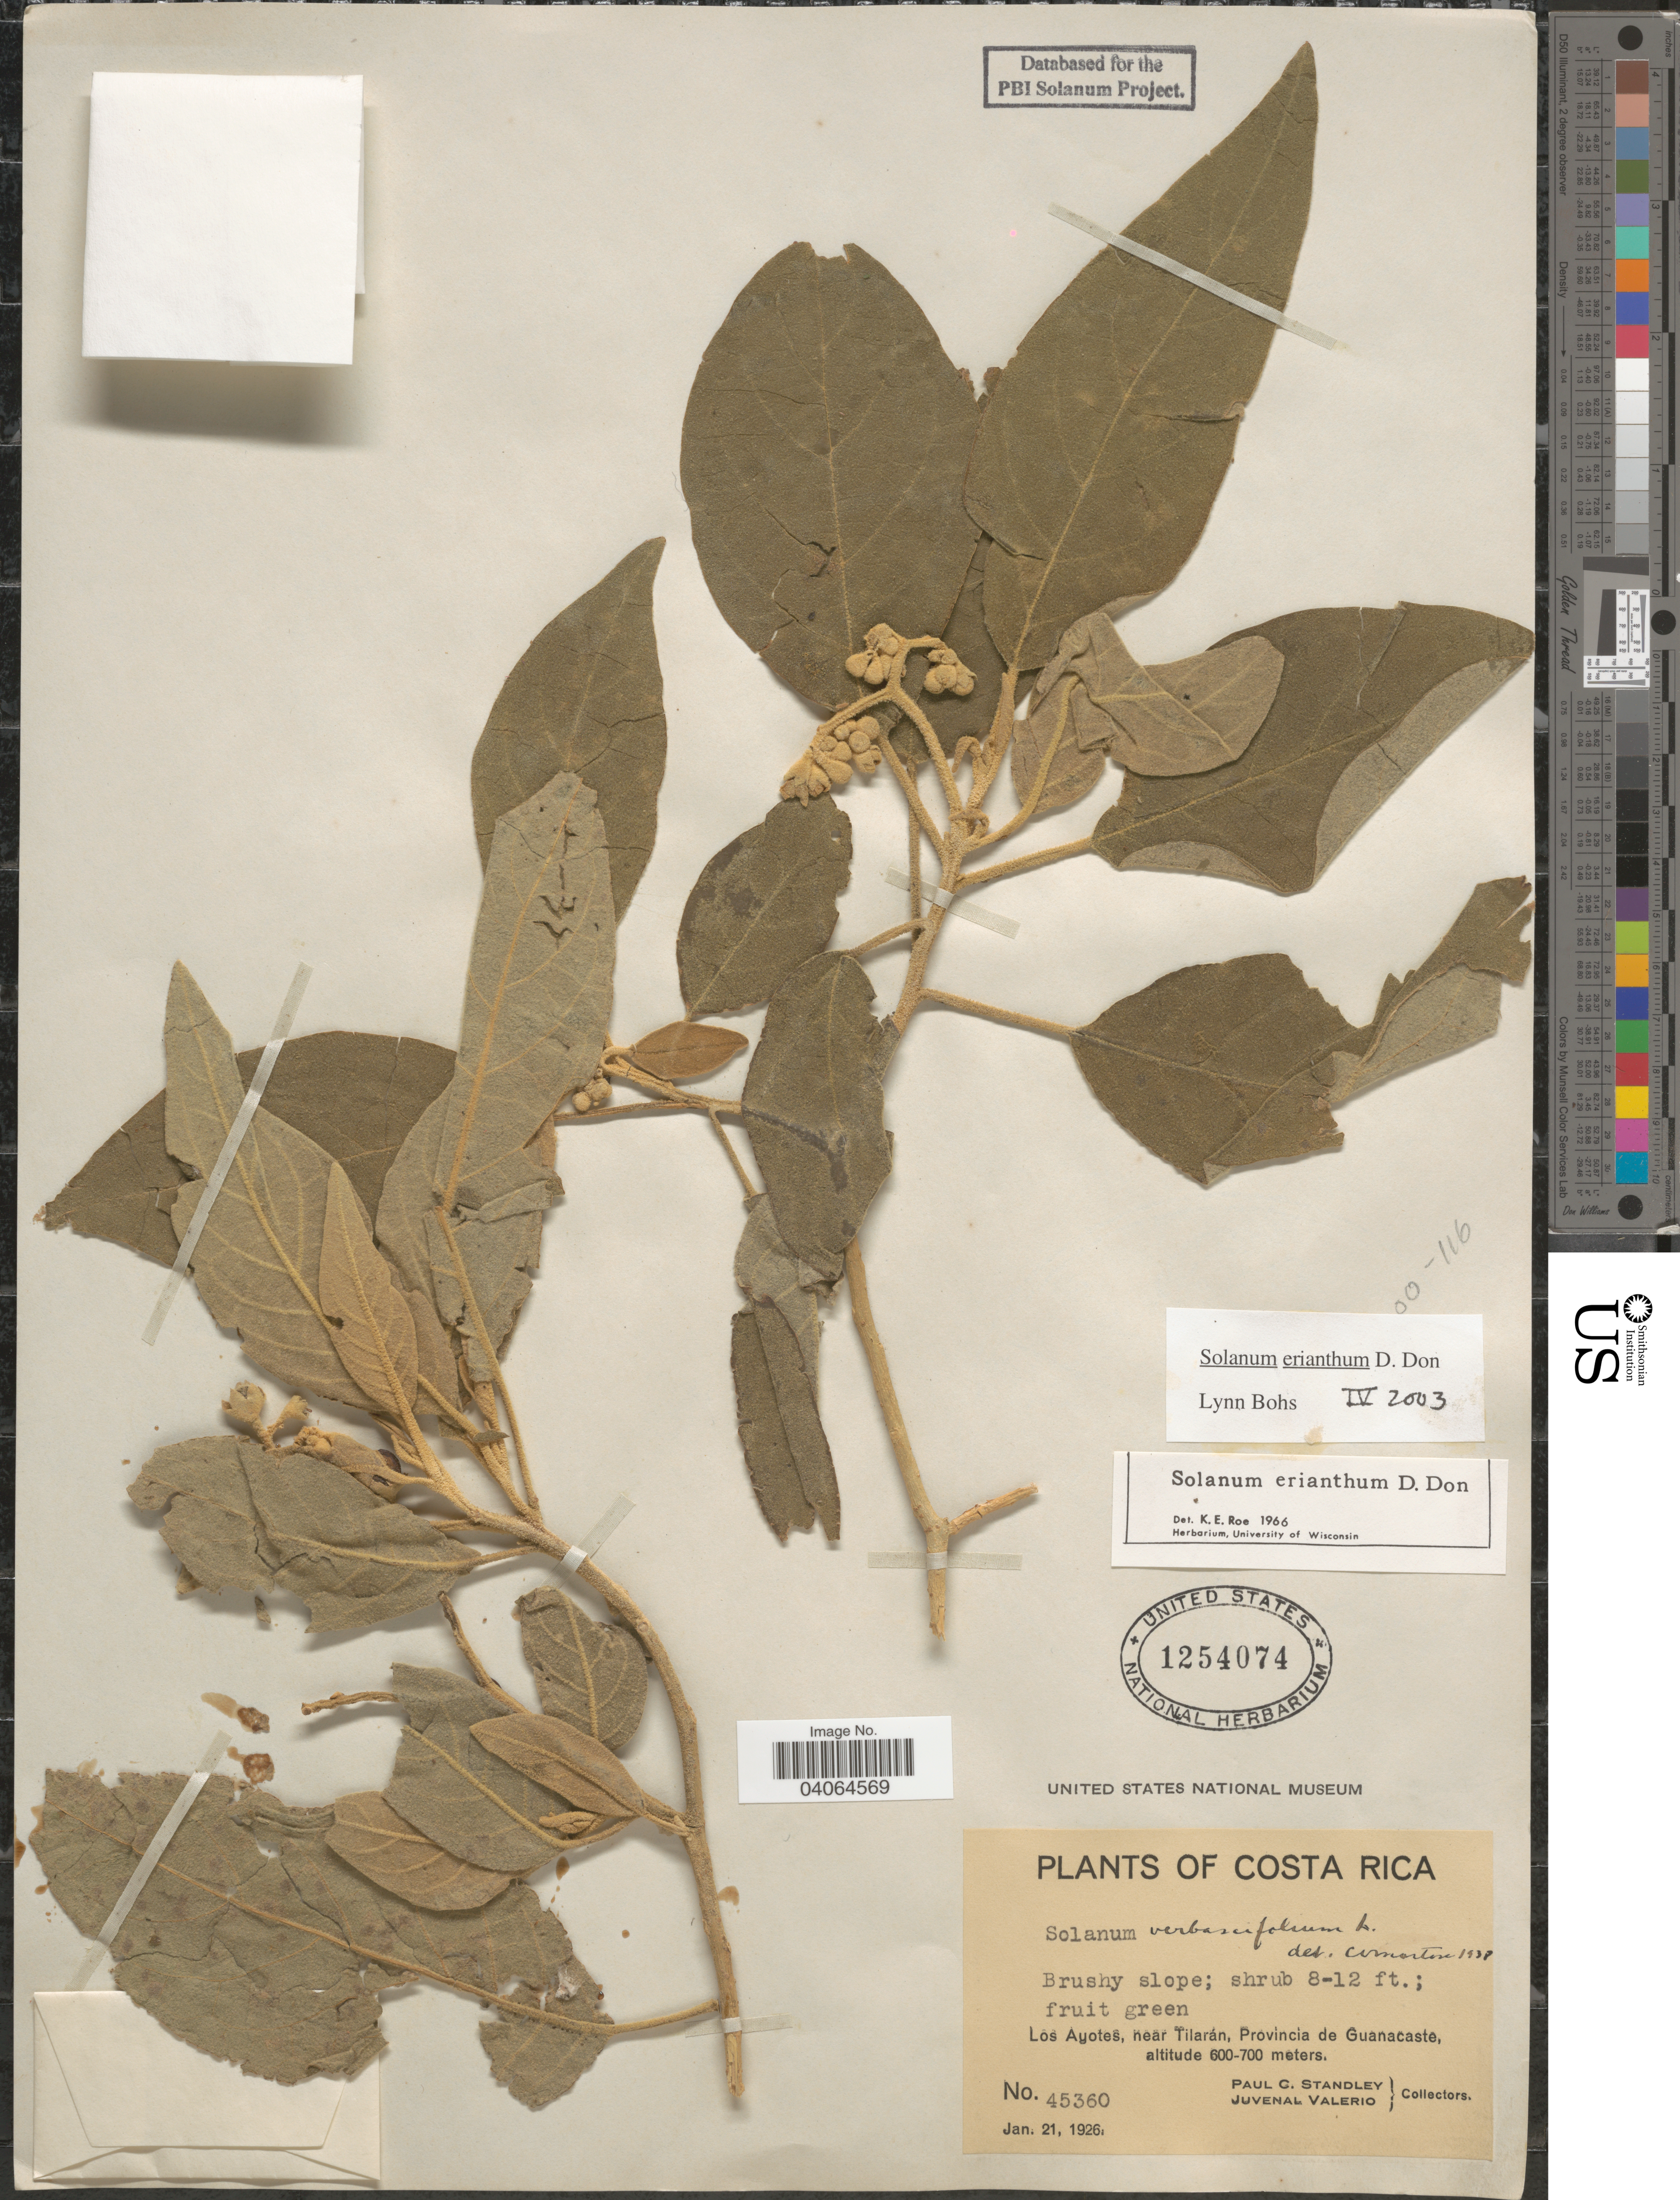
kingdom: Plantae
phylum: Tracheophyta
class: Magnoliopsida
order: Solanales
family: Solanaceae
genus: Solanum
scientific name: Solanum erianthum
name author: D. Don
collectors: P. C. Standley & J. Valerio R.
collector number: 45360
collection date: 1926-01-21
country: Costa Rica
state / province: Guanacaste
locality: Los Ayotes, near Tilarán.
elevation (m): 600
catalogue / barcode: US 1254074